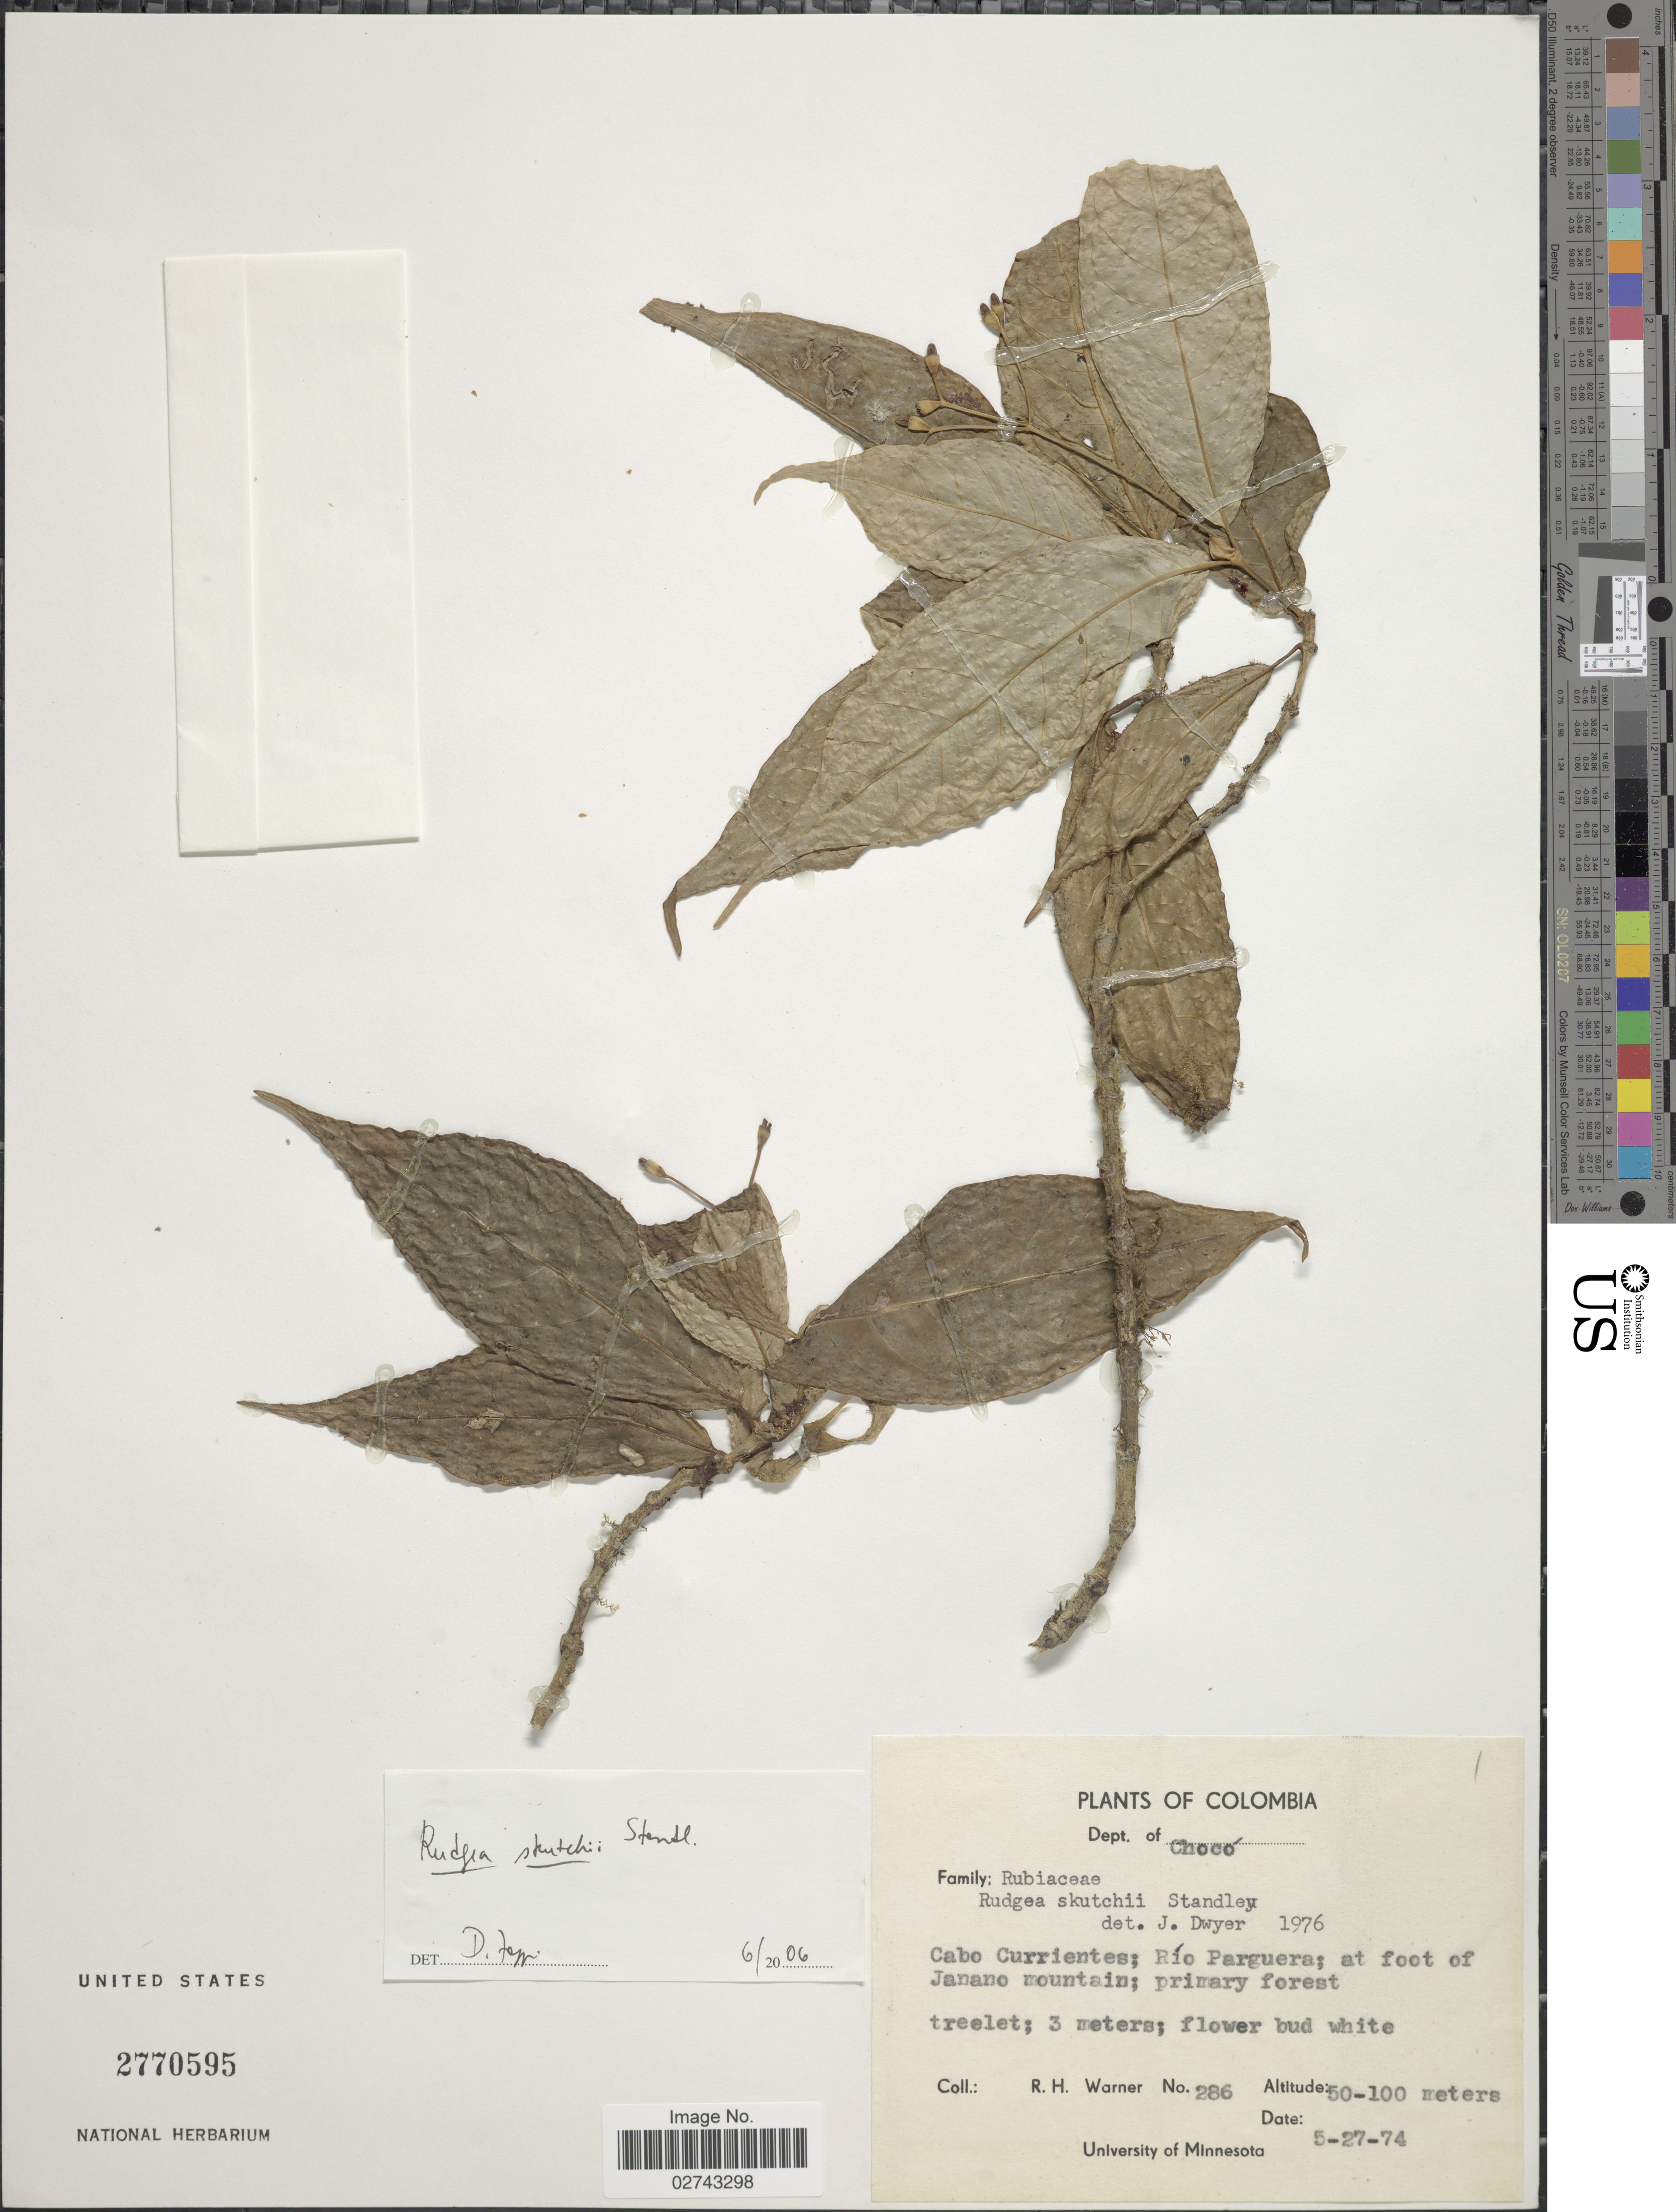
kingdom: Plantae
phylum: Tracheophyta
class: Magnoliopsida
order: Gentianales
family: Rubiaceae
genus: Rudgea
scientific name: Rudgea skutchii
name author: Standl.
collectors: R. H. Warner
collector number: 286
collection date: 1974-05-27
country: Colombia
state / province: Chocó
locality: Cabo Currientes; Rio Parguera; at foot of Janano mountain; primary forest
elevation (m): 50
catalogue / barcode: US 2770595